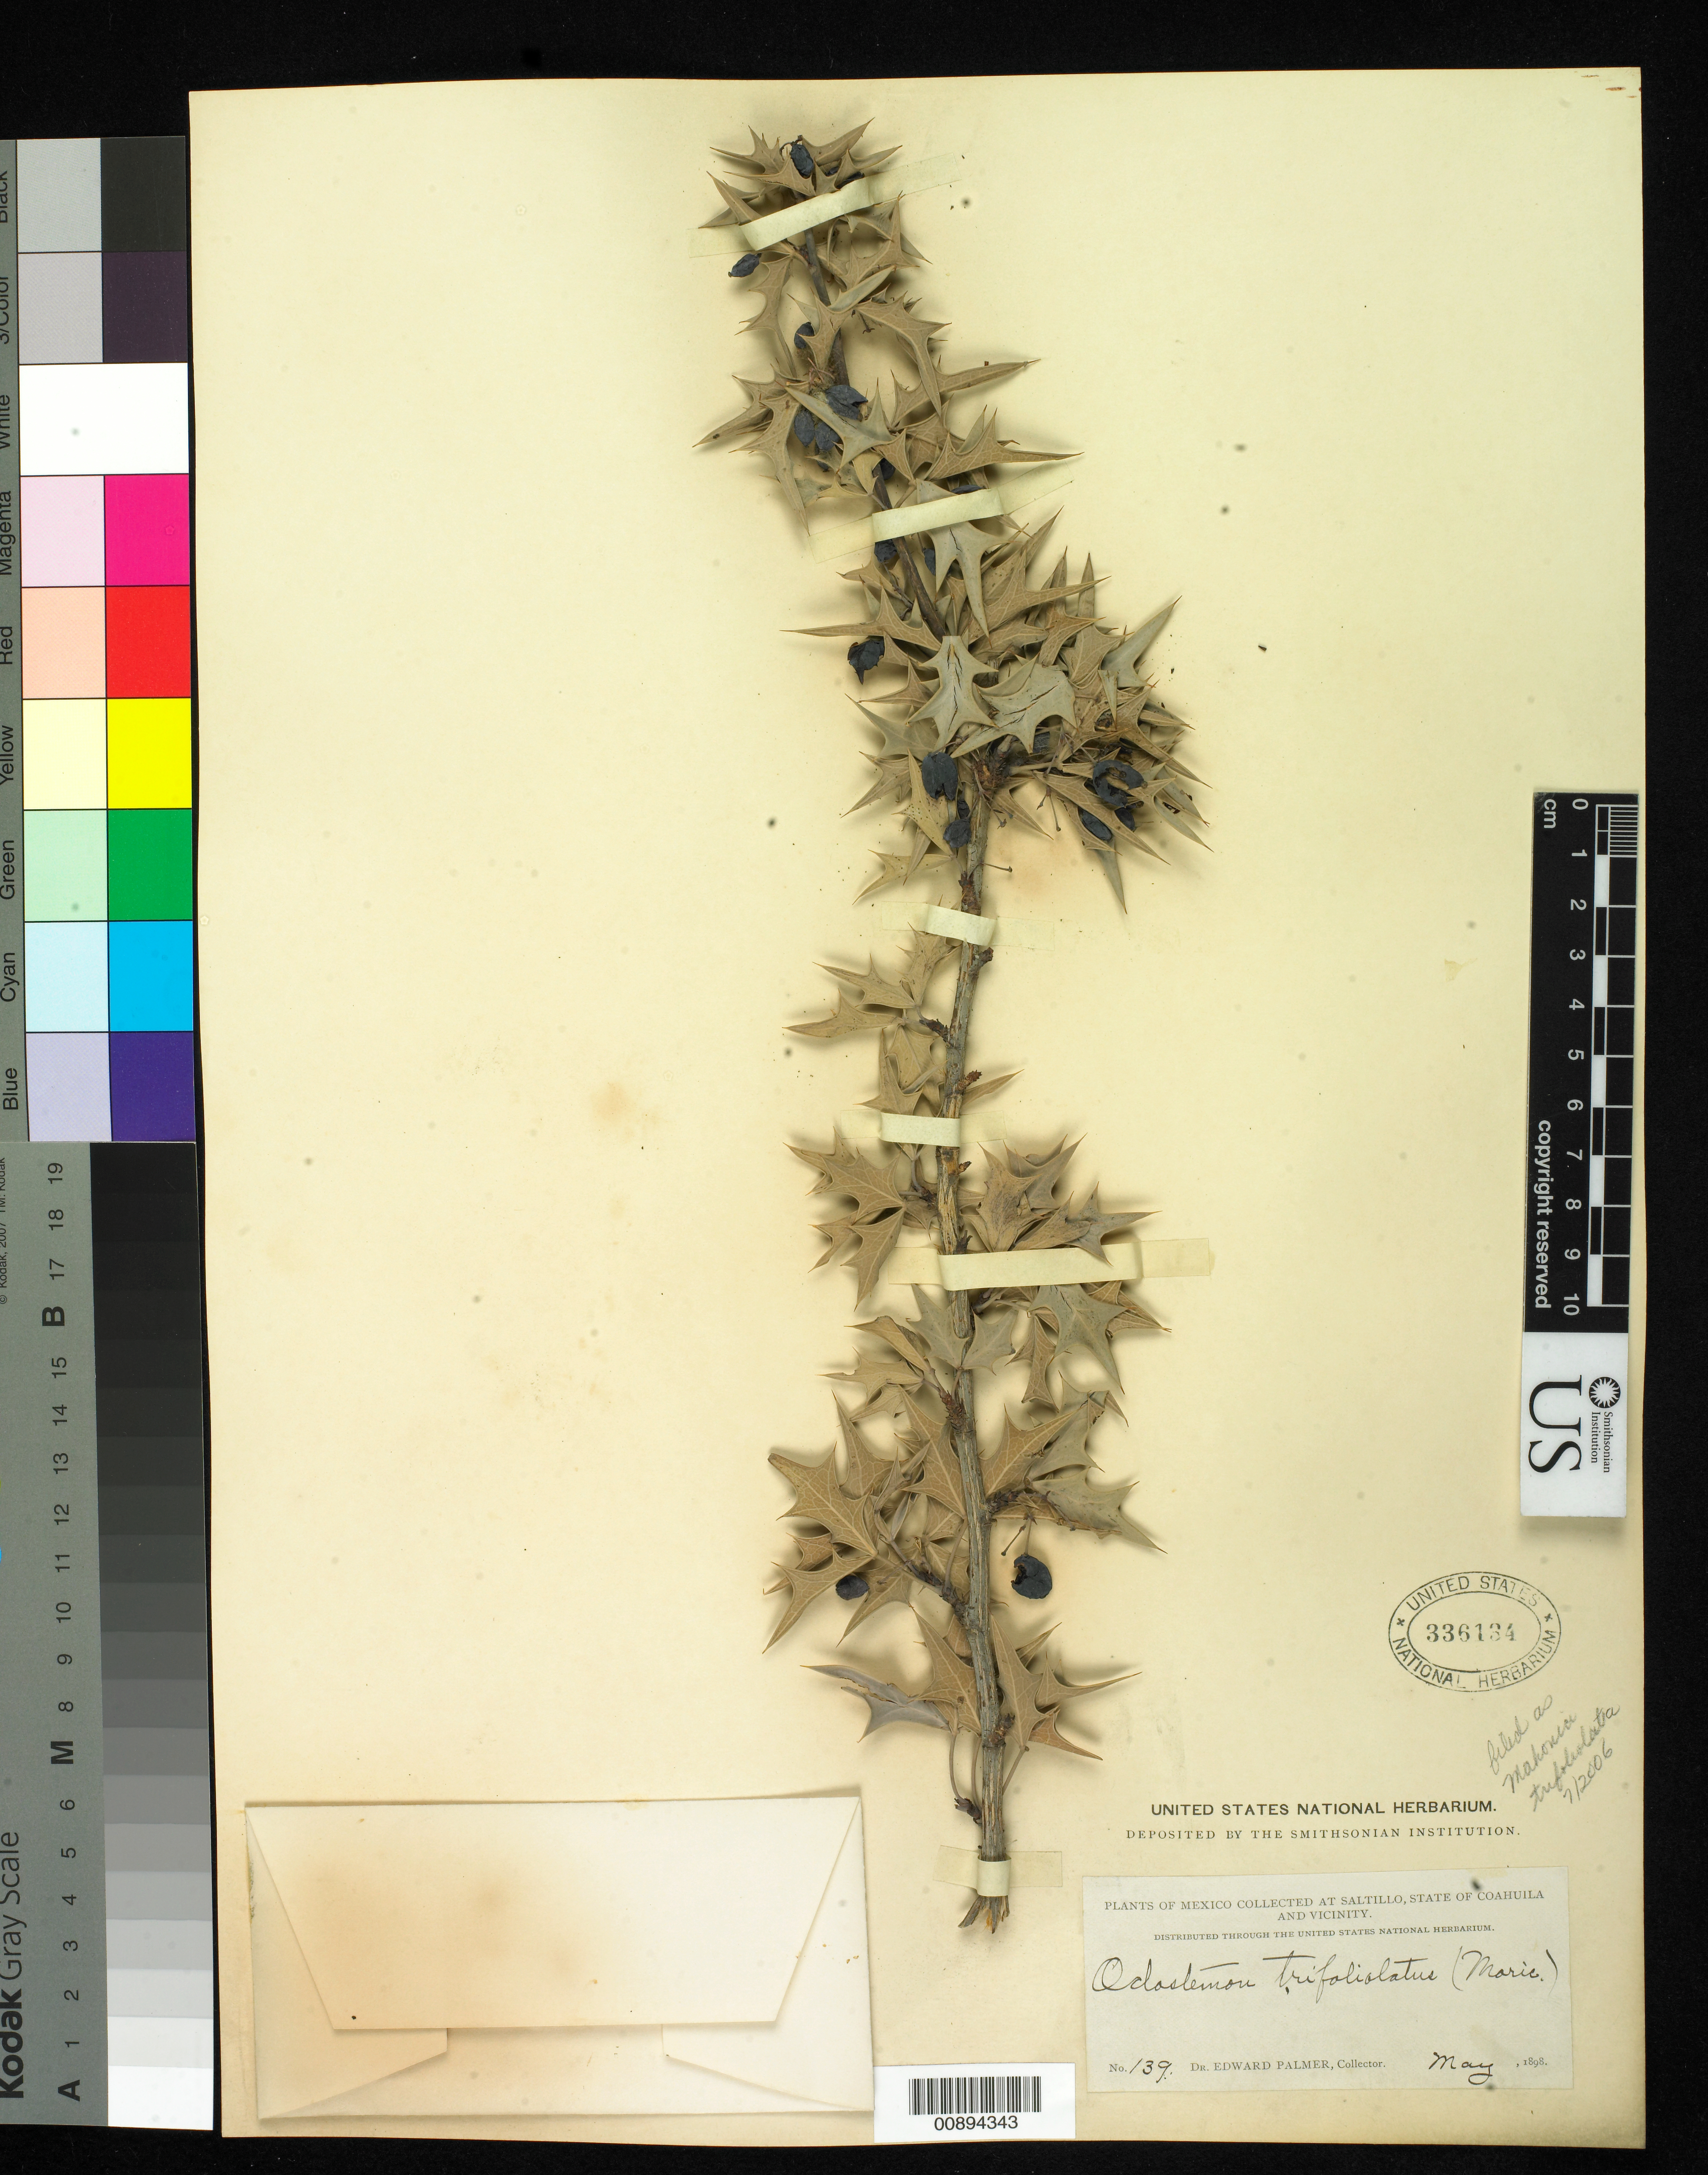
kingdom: Plantae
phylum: Tracheophyta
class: Magnoliopsida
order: Ranunculales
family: Berberidaceae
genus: Mahonia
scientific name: Mahonia trifoliolata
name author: (Monic.) Fedde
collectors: E. Palmer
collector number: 139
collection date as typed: May 1898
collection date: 1898-05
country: Mexico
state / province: Coahuila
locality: Saltillo, Coahuila and vicinity.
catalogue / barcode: US 336134